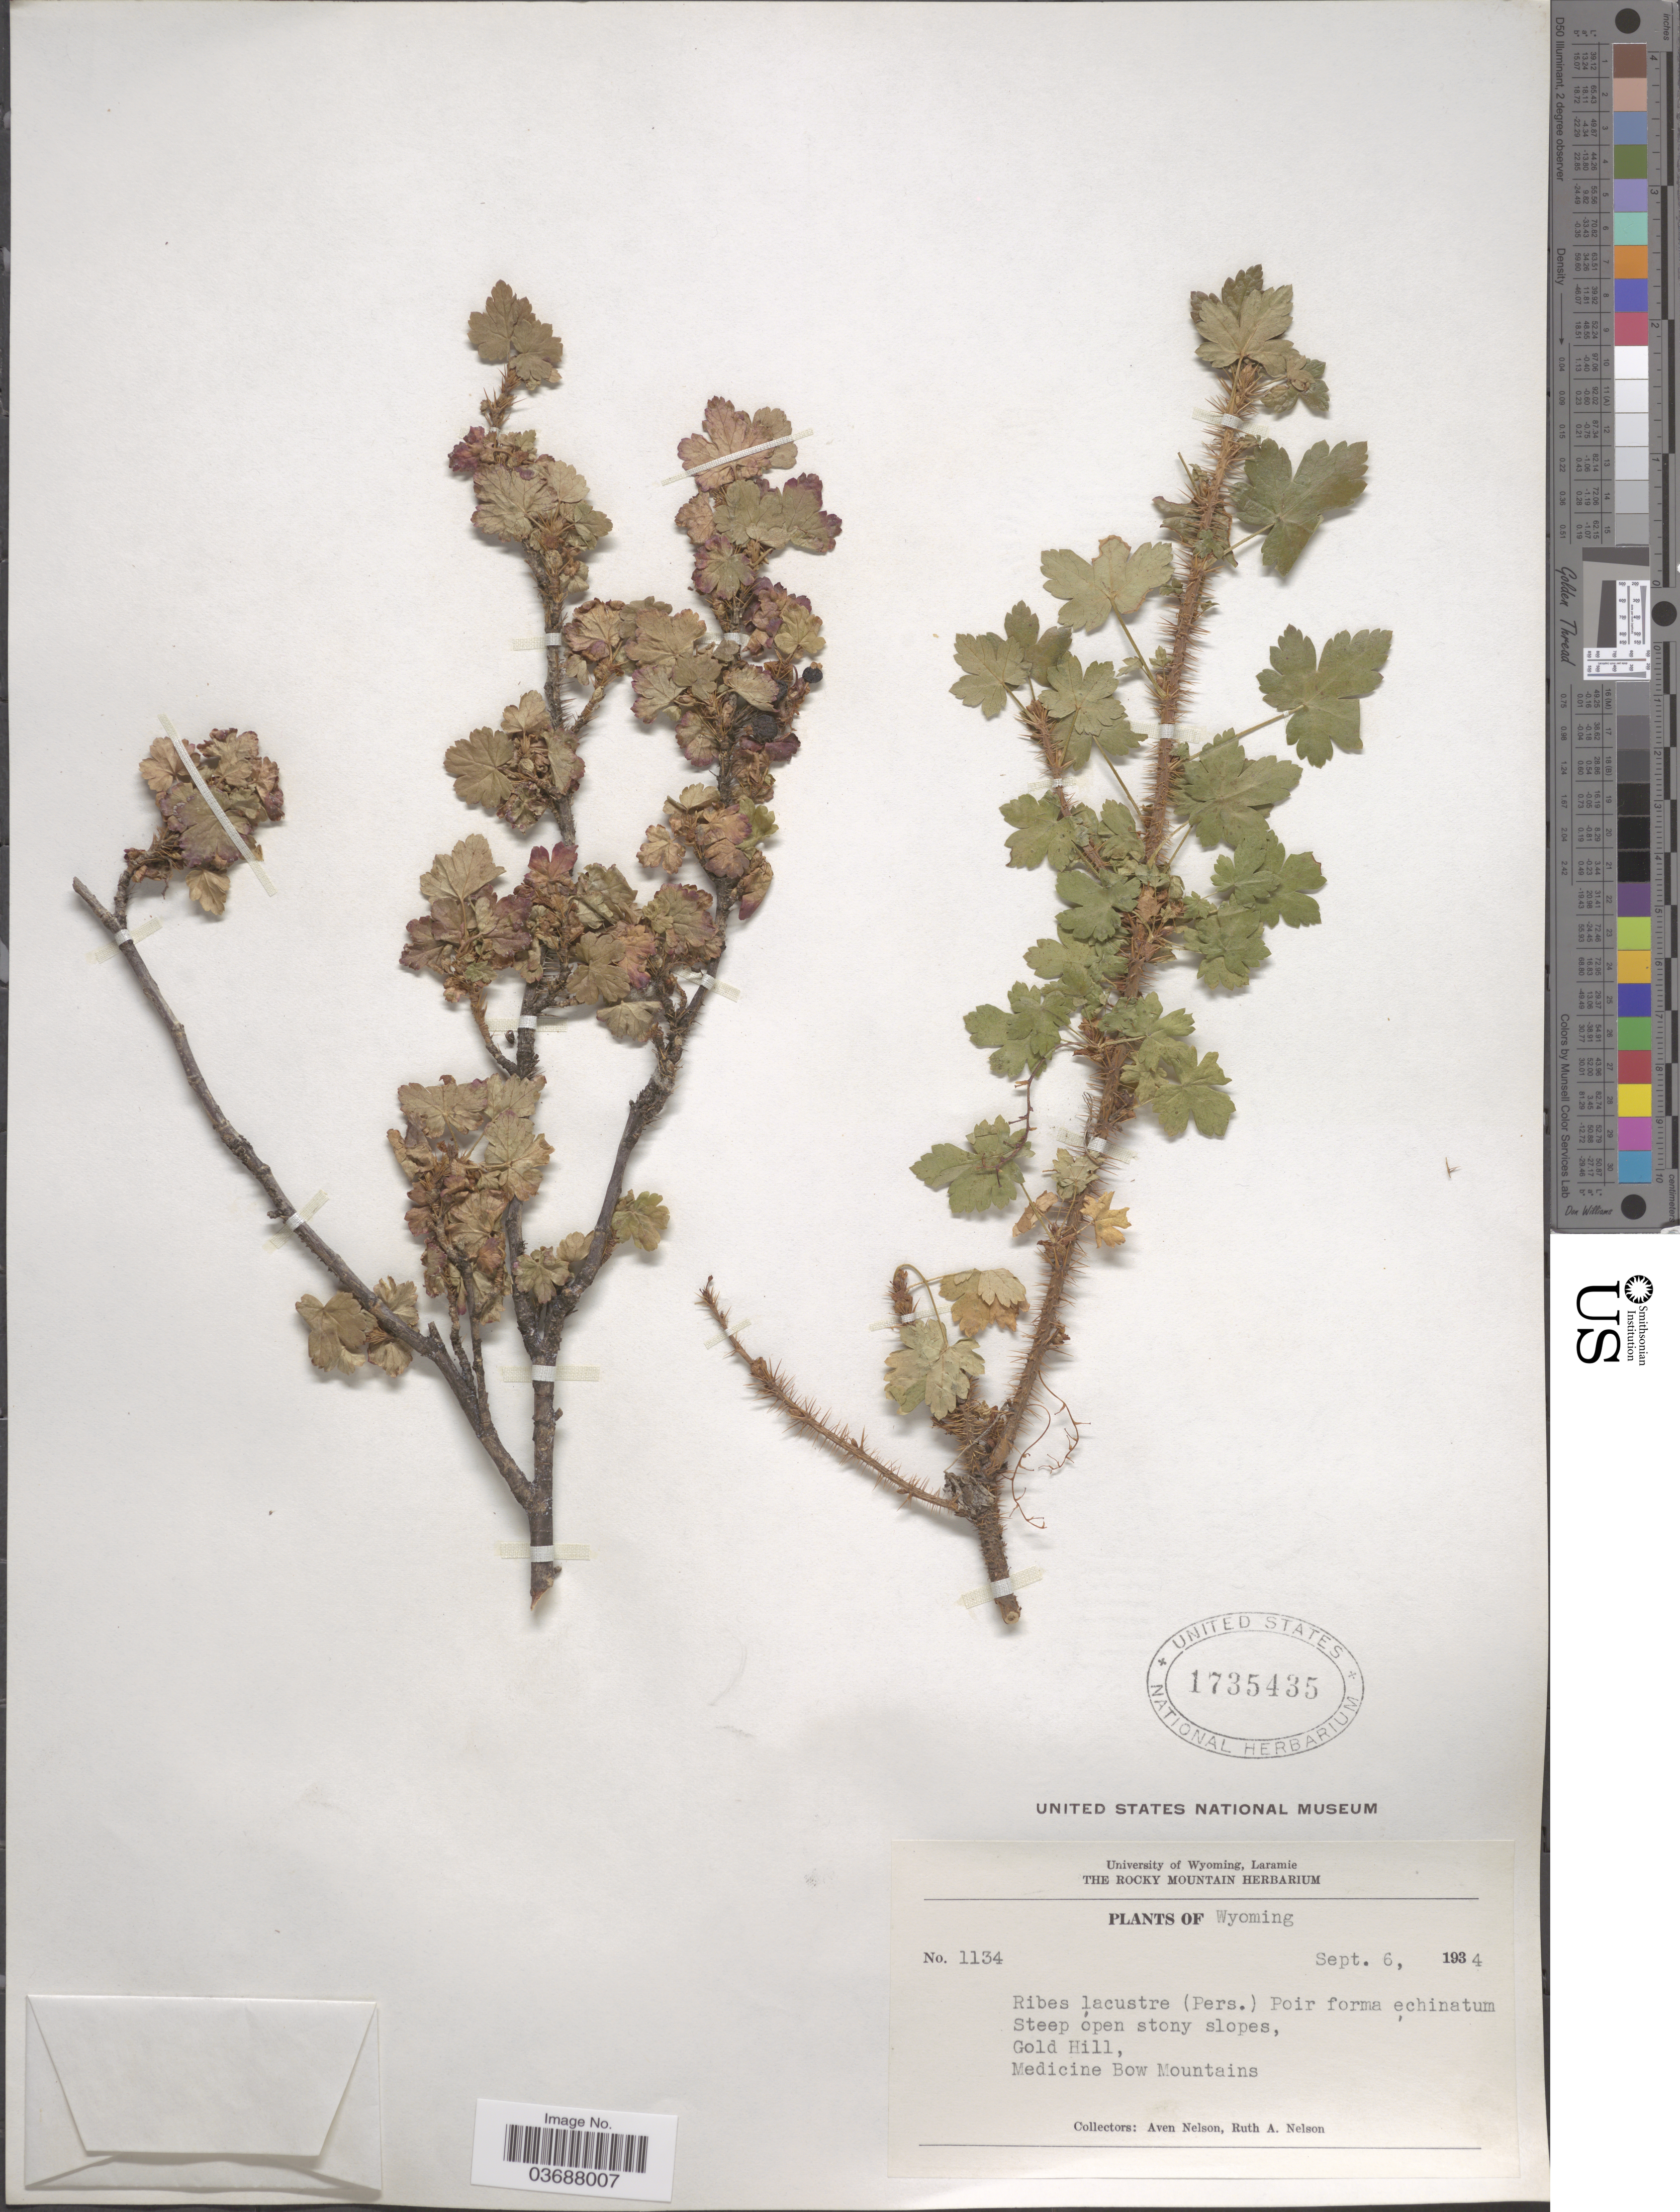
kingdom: Plantae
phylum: Tracheophyta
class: Magnoliopsida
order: Saxifragales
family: Grossulariaceae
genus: Ribes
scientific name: Ribes lacustre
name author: (Pers.) Poir.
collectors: A. Nelson & R. A. Nelson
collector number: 1134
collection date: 1934-09-06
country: United States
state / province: Wyoming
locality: Gold Hill, Medicine Bow Mountains.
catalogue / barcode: US 1735435